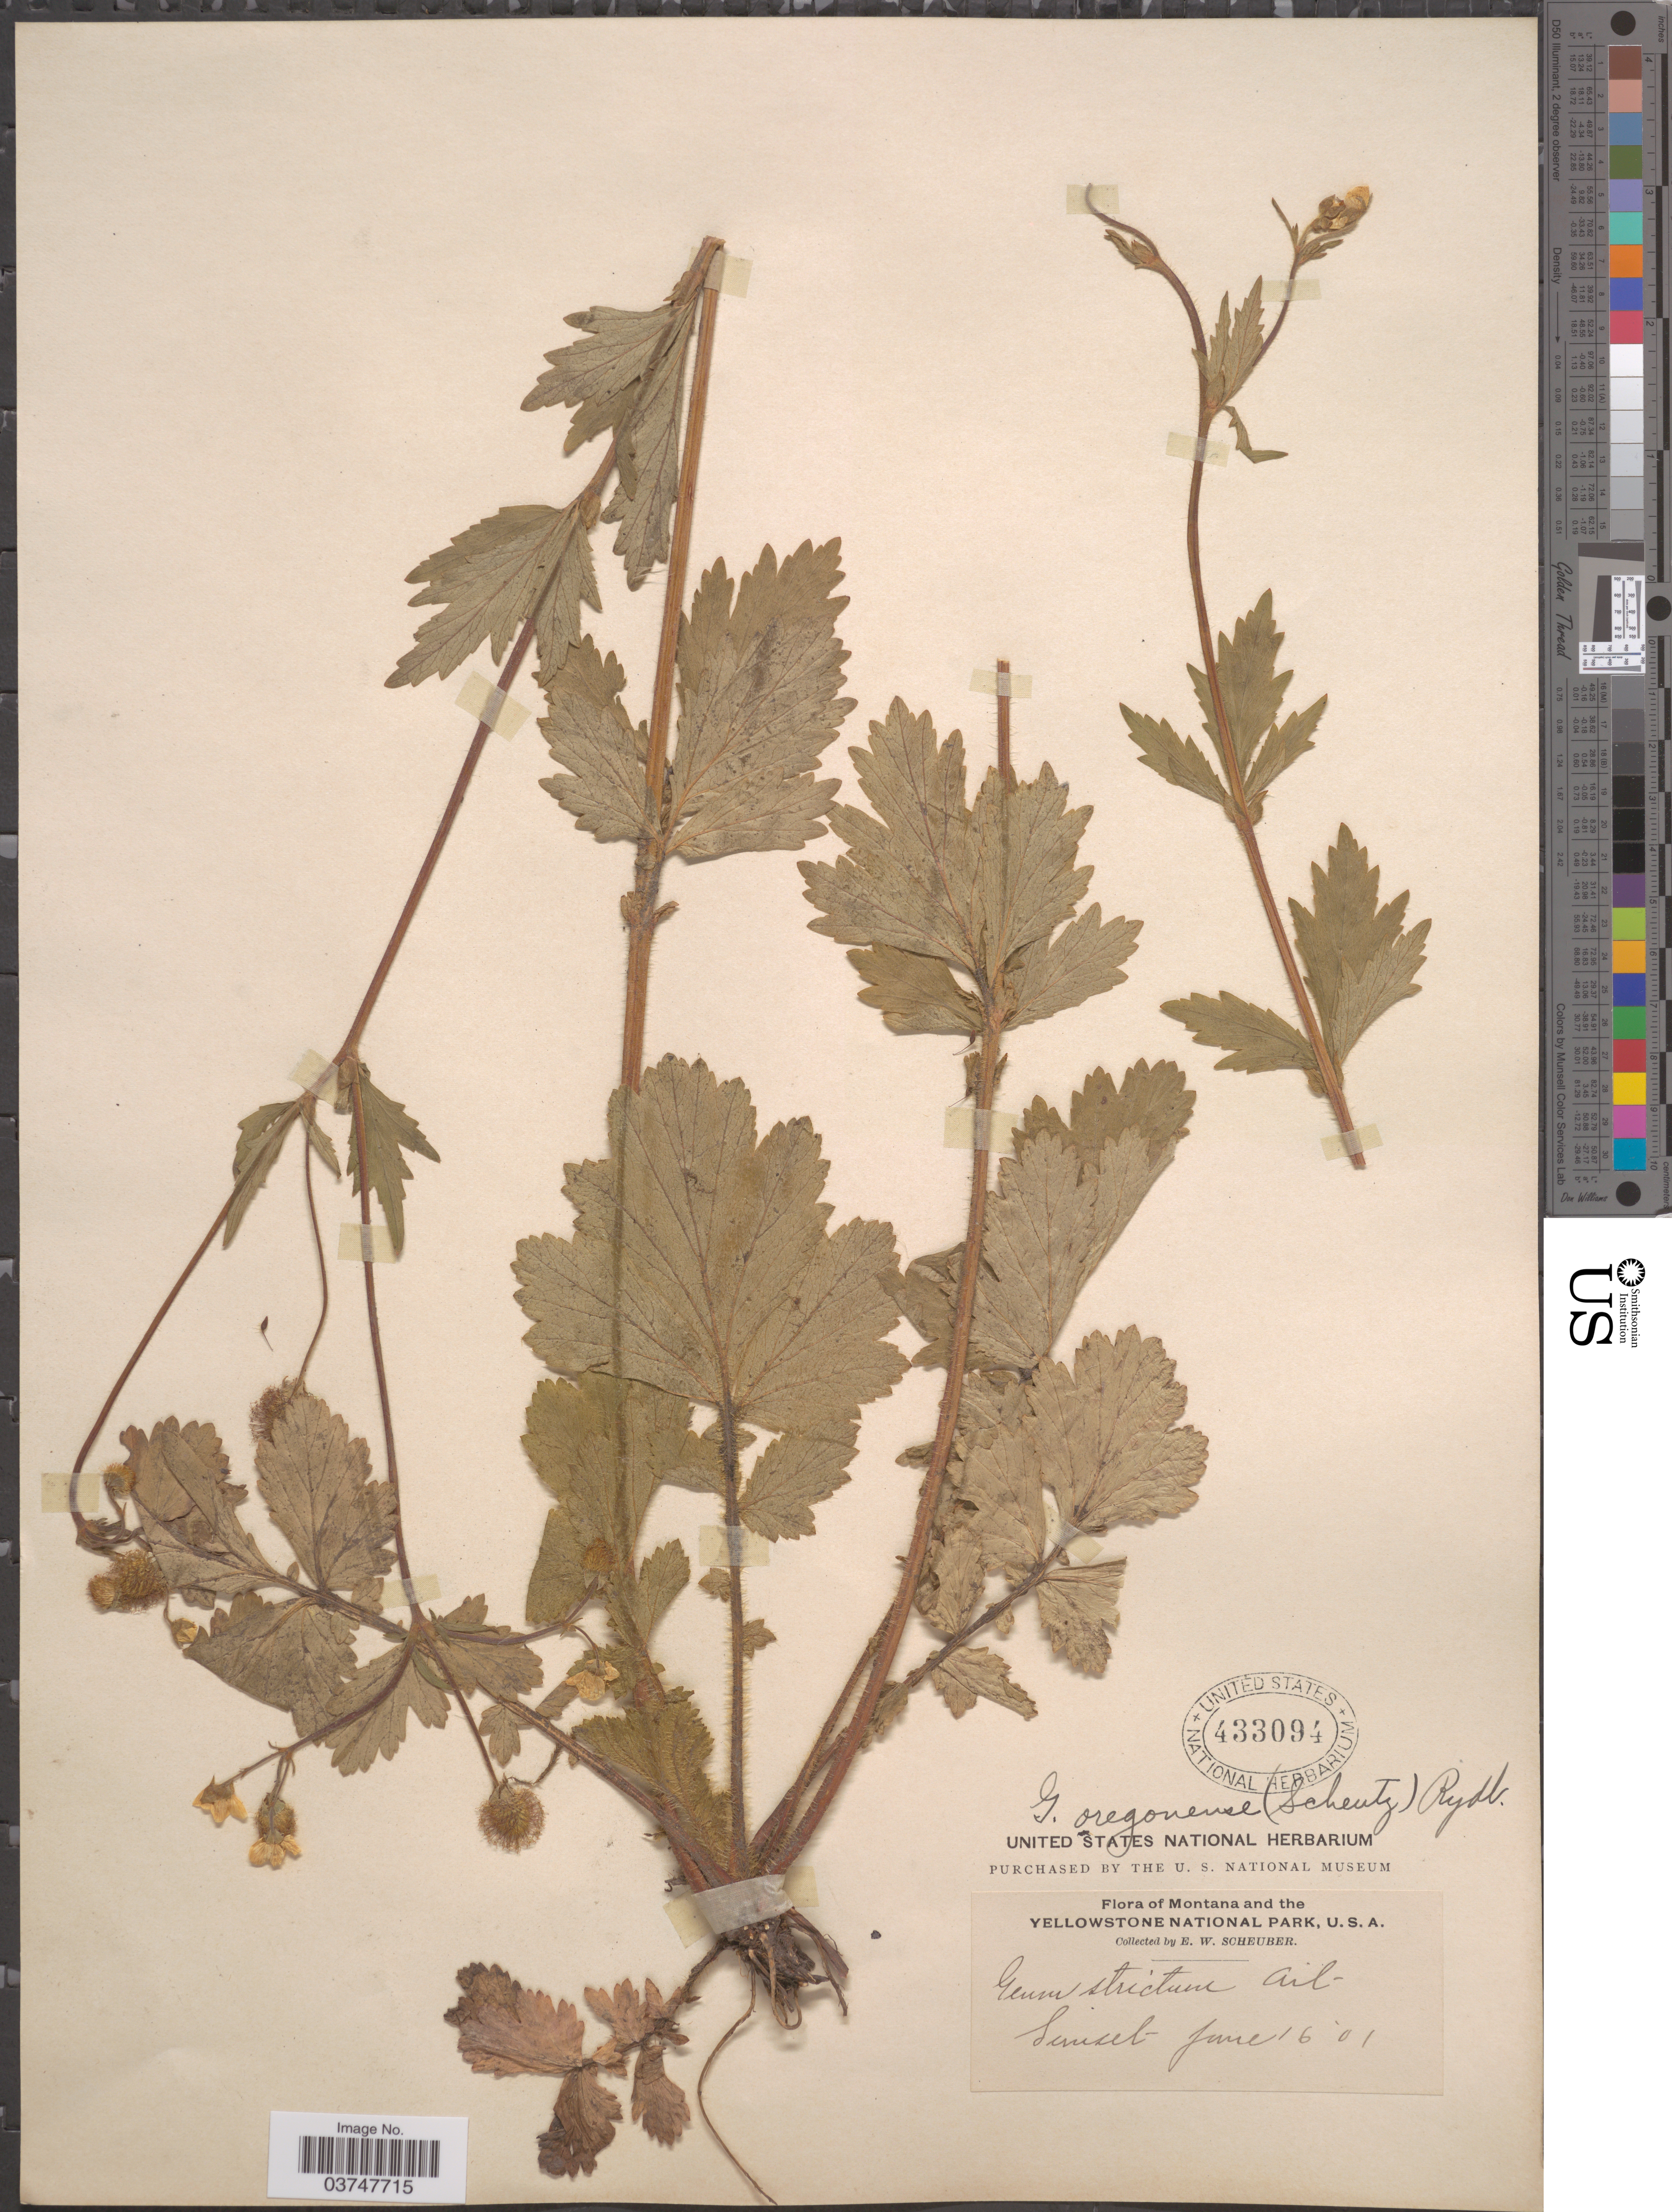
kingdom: Plantae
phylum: Tracheophyta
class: Magnoliopsida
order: Rosales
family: Rosaceae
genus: Geum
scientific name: Geum oregonense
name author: Rydb.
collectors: E. Scheuber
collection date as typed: Transcribed d/m/y: 16/6/1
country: United States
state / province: Montana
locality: The Yellowstone National Park. Sunset.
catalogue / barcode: US 433094